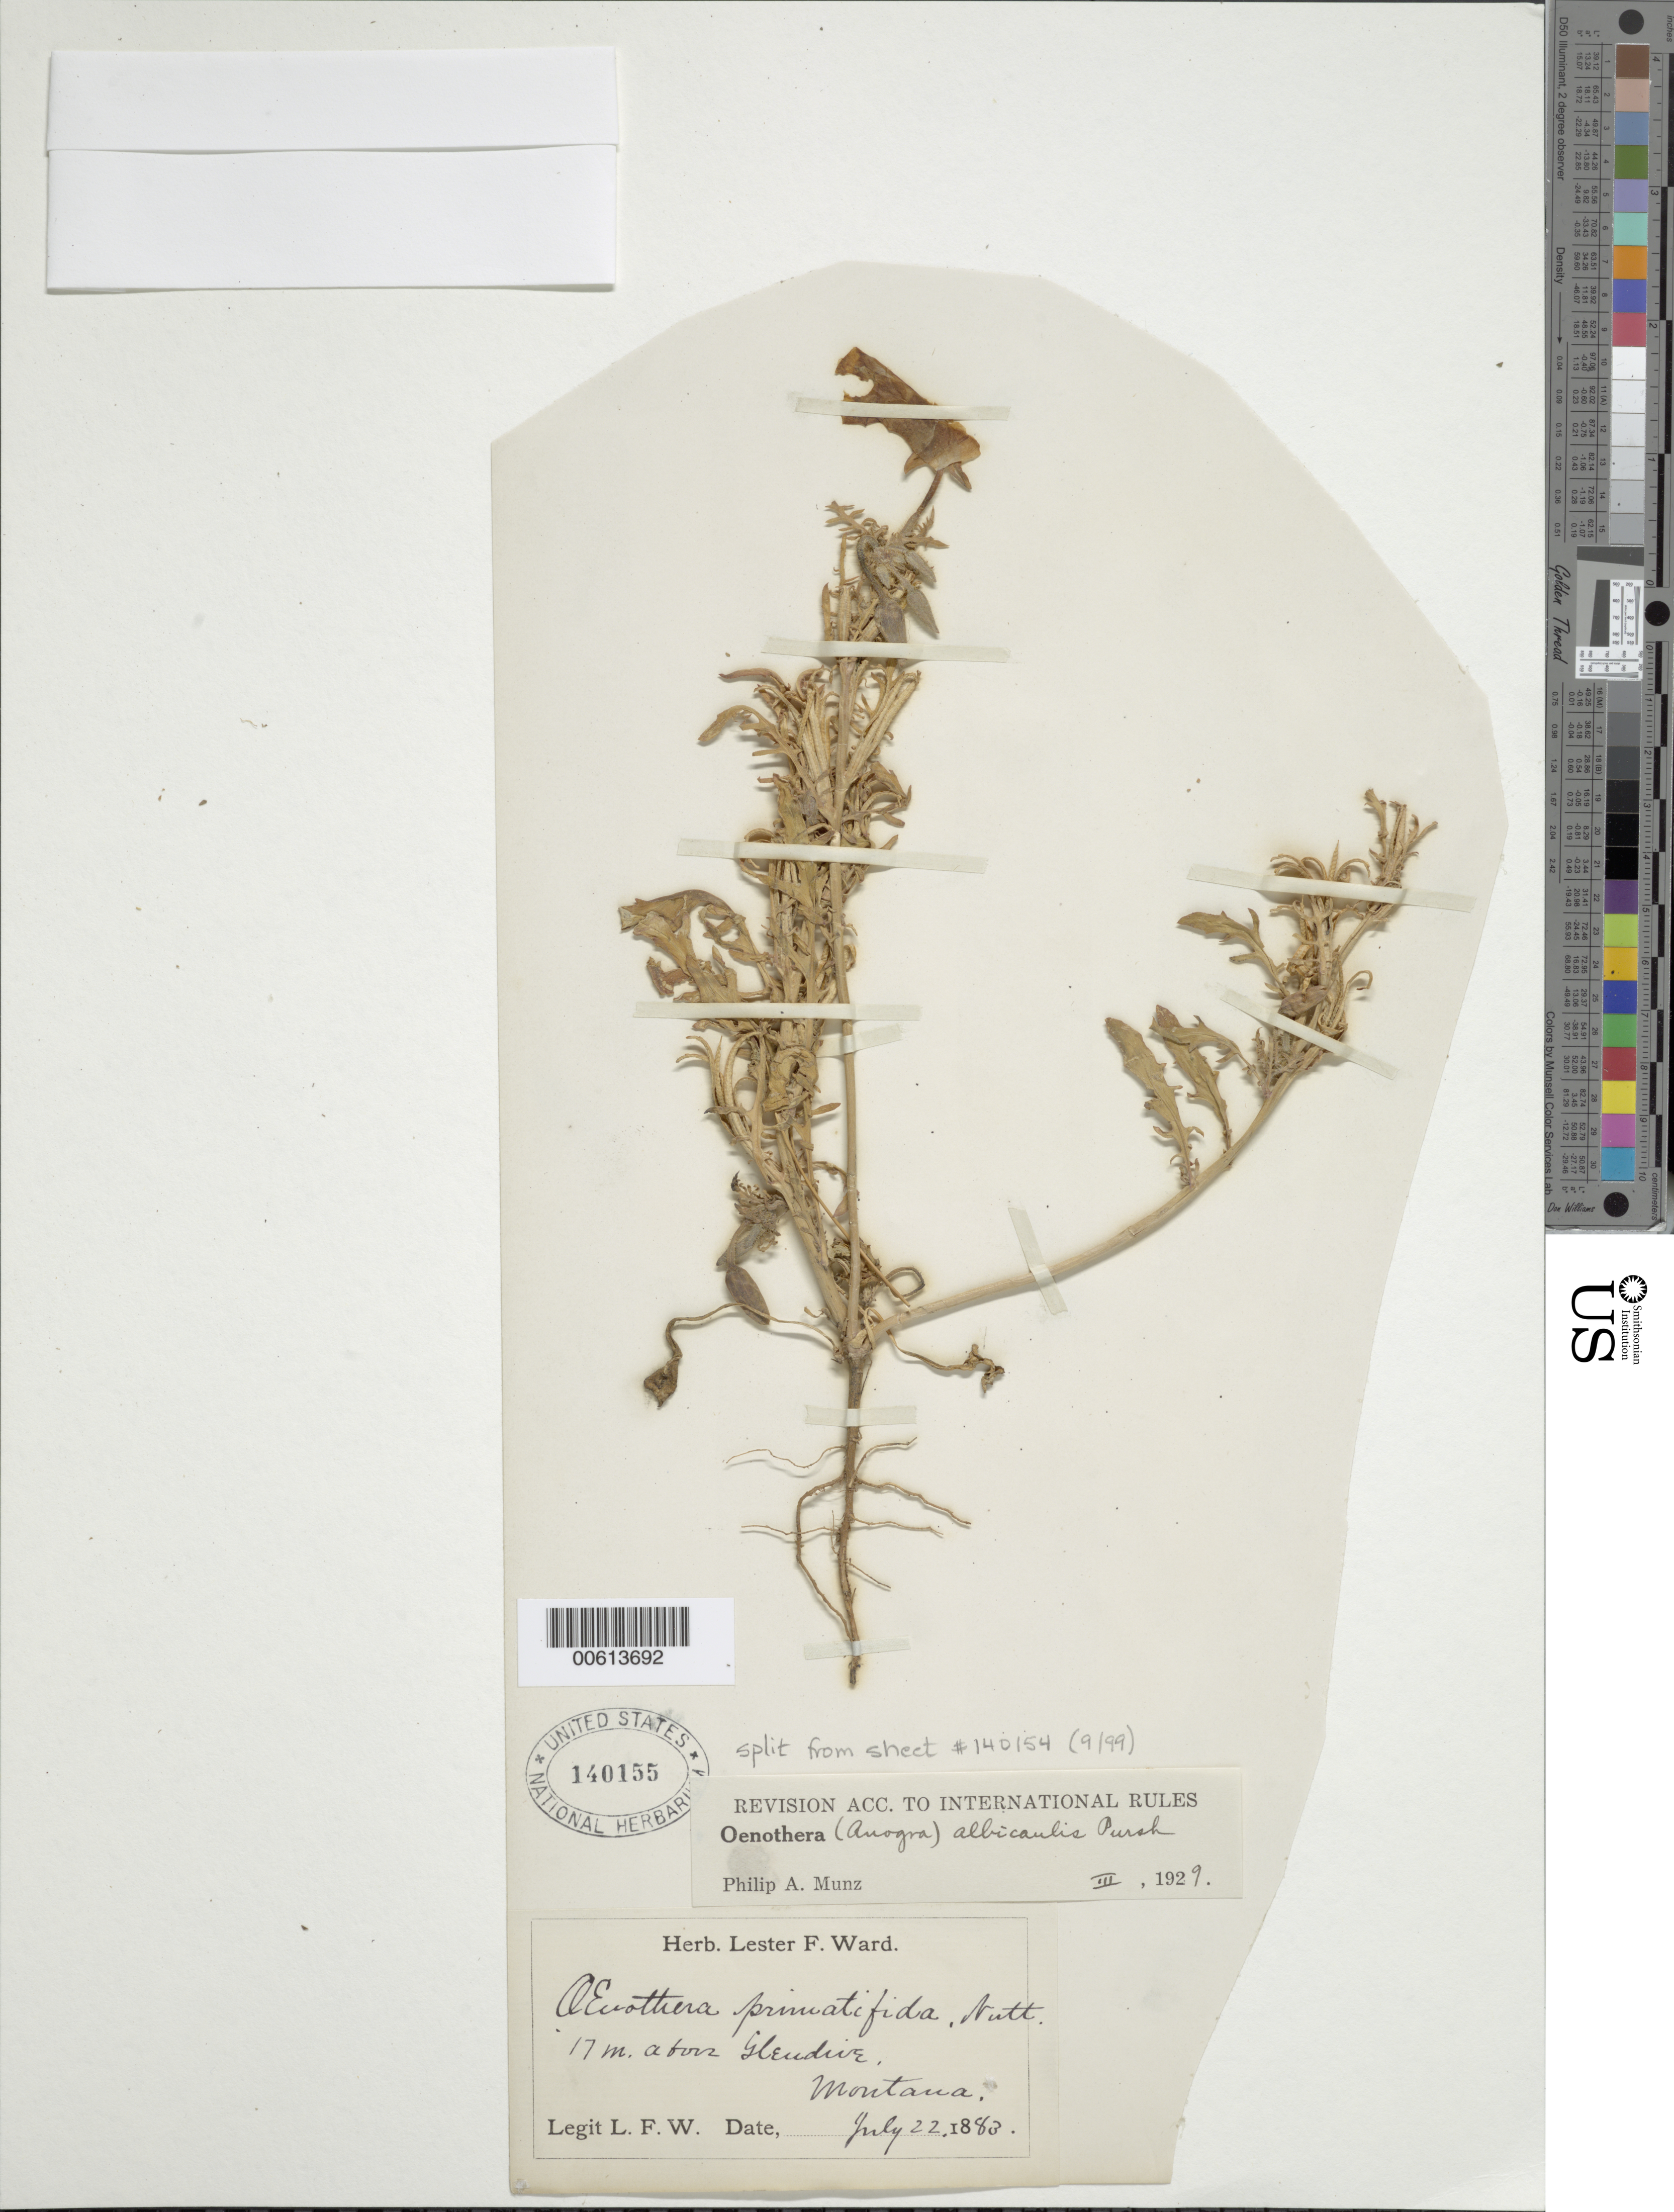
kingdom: Plantae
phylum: Tracheophyta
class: Magnoliopsida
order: Myrtales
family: Onagraceae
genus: Oenothera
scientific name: Oenothera albicaulis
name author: Pursh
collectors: L. F. Ward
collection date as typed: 22 Jul 1883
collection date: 1883-07-22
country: United States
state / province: Montana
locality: Glendive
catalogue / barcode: US 140155